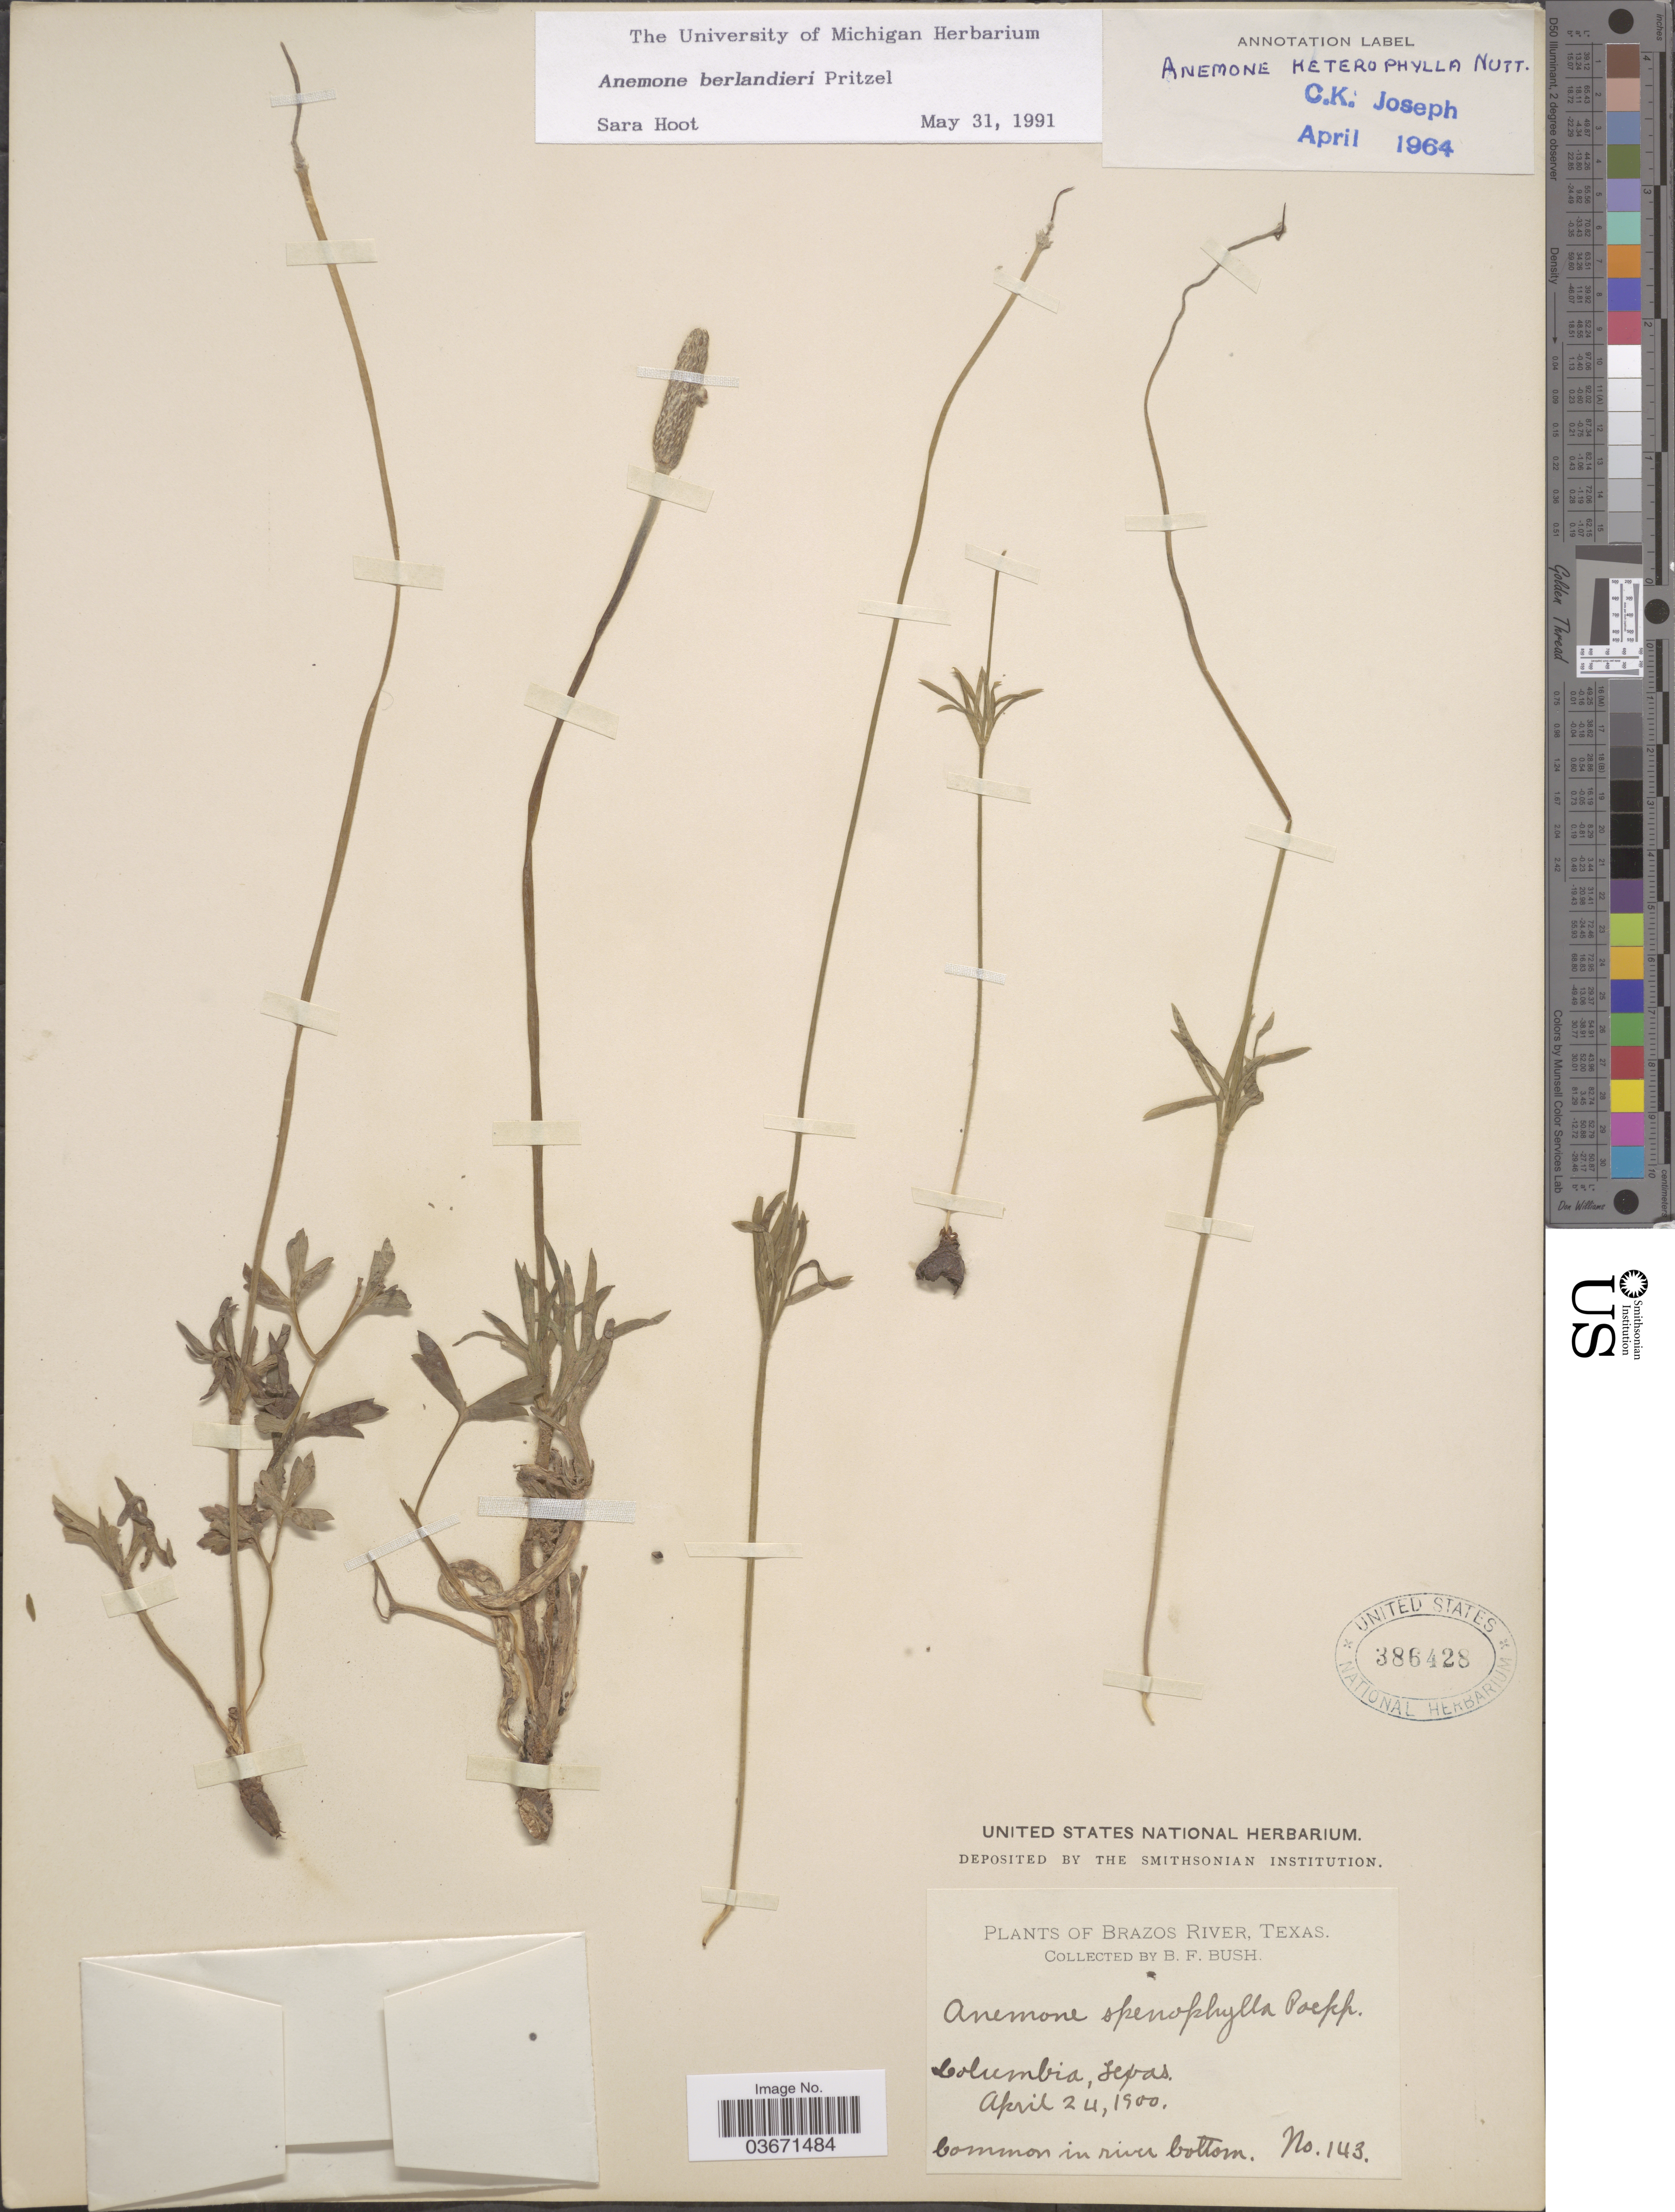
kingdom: Plantae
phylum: Tracheophyta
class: Magnoliopsida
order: Ranunculales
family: Ranunculaceae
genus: Anemone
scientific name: Anemone berlandieri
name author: E. Pritz.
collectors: B. F. Bush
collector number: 143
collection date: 1900-04-24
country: United States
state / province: Texas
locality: Brazos River, Columbia.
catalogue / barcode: US 386428